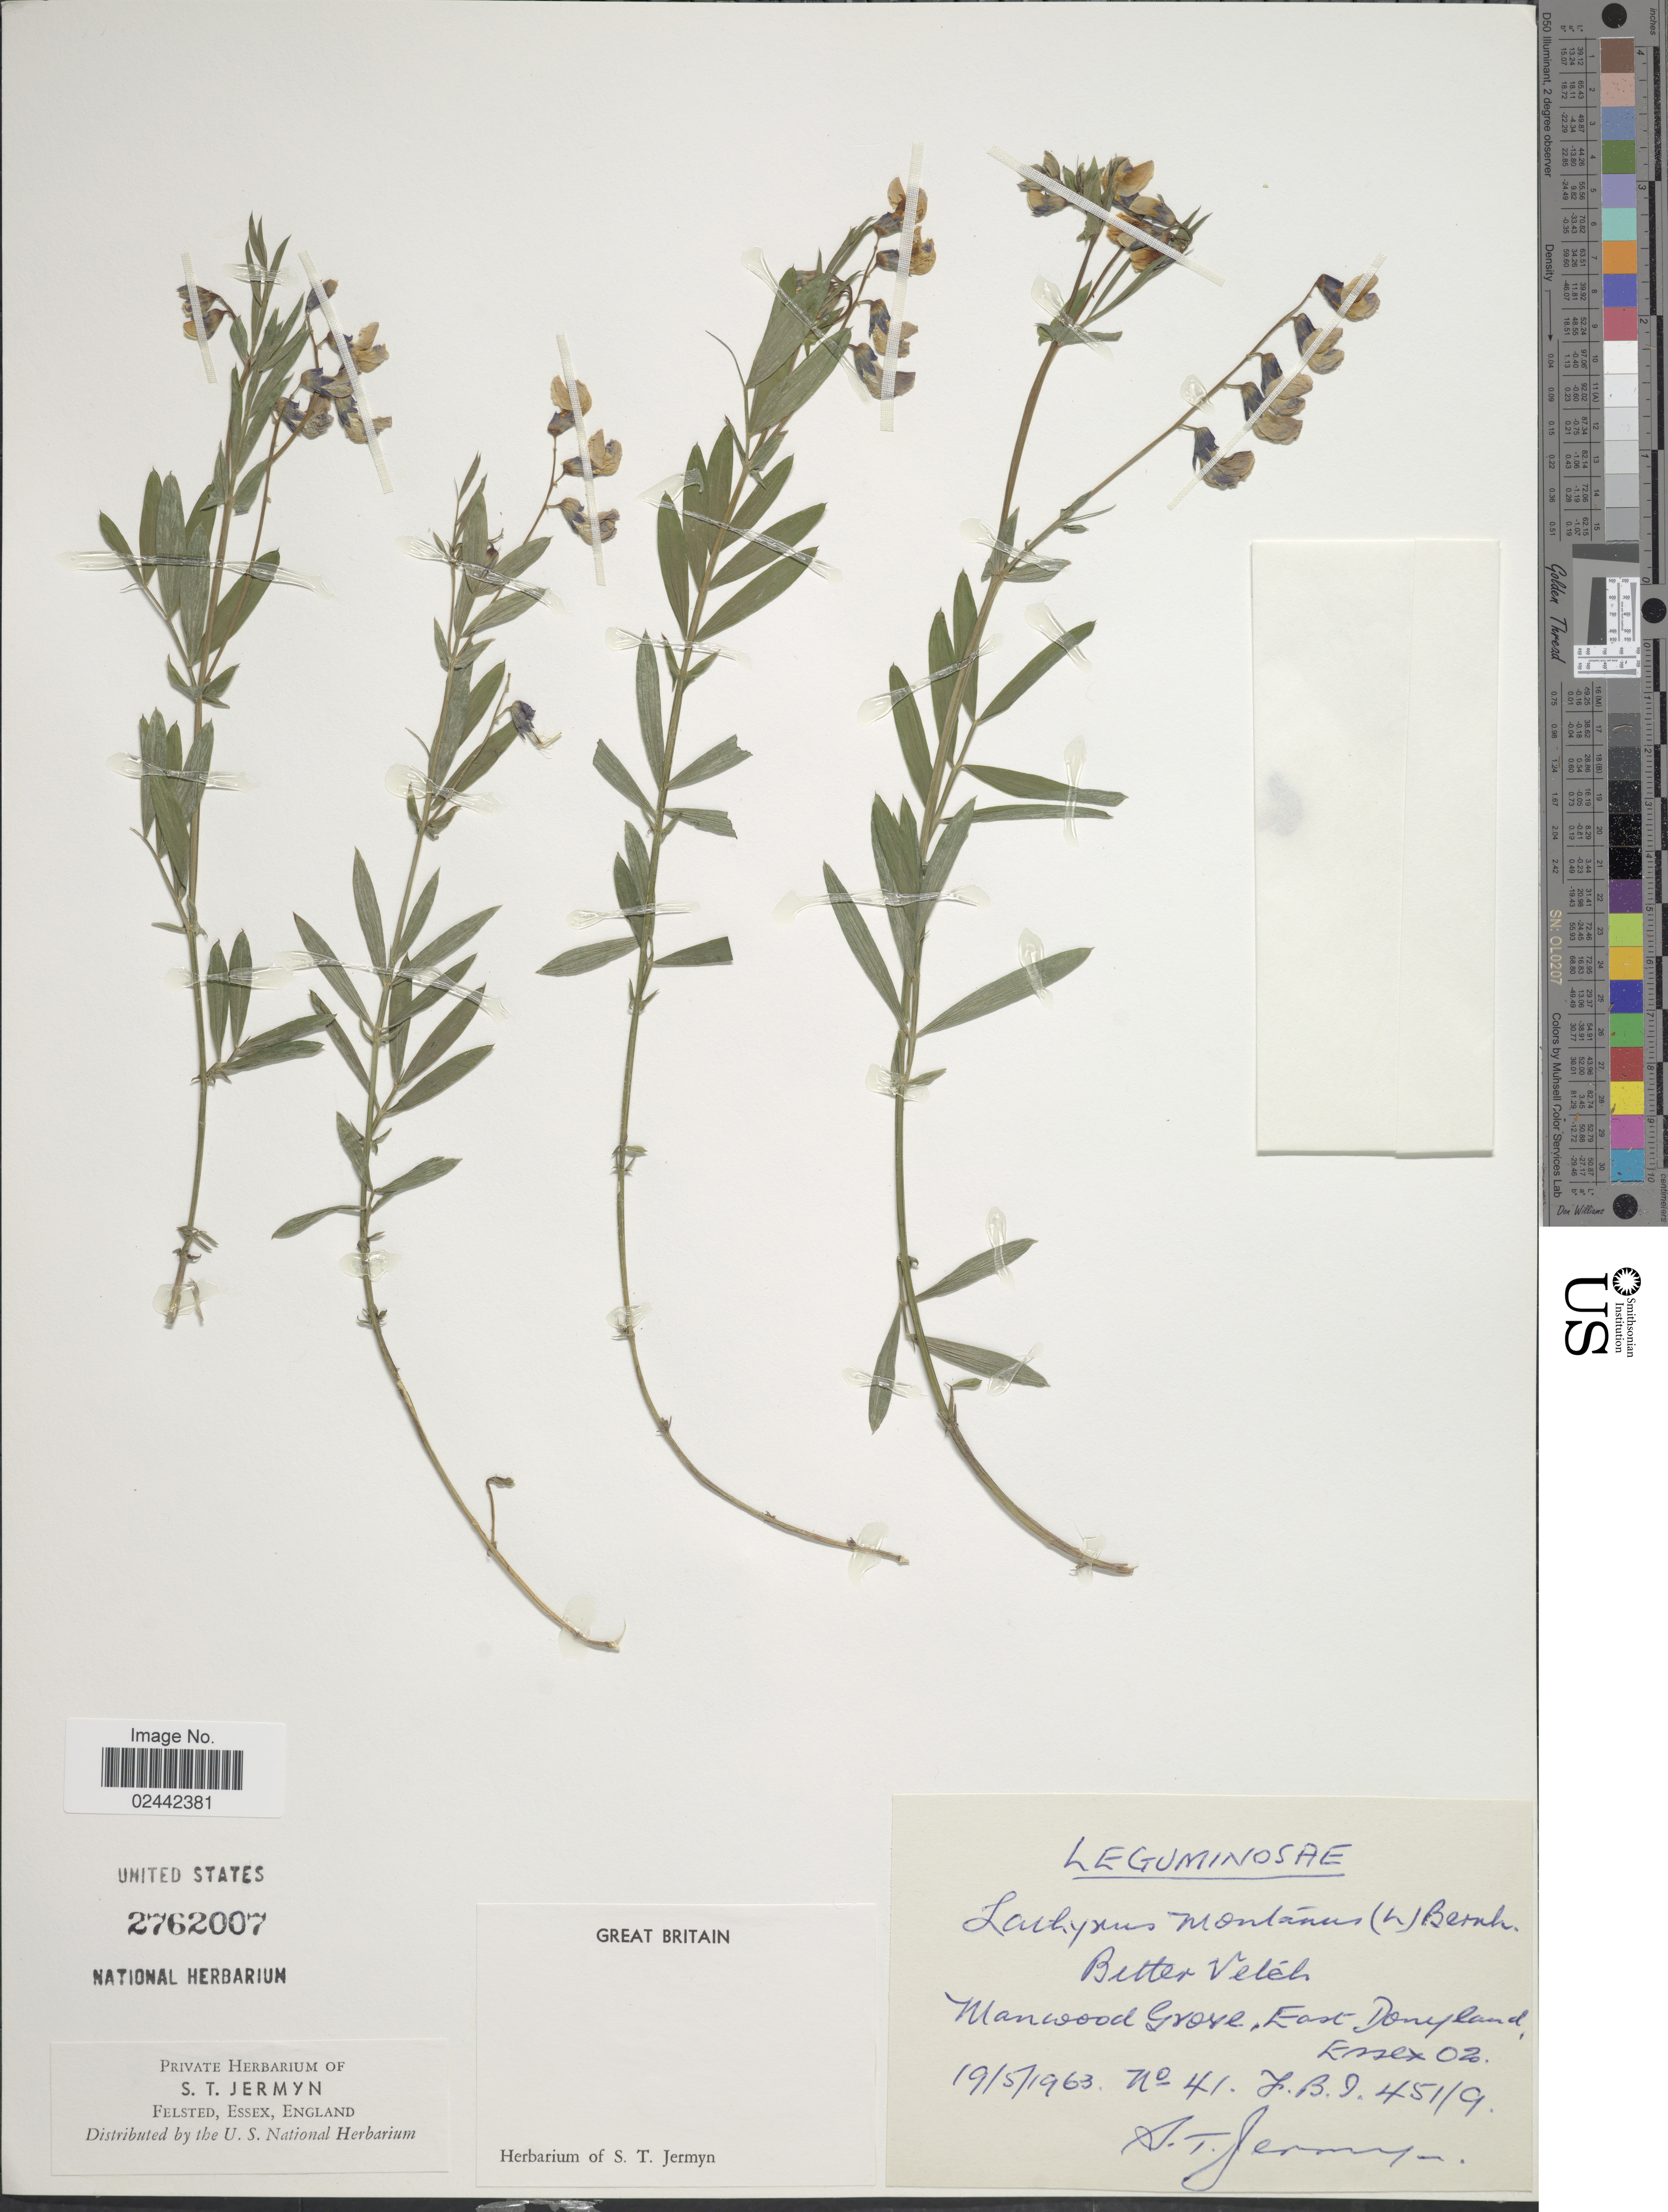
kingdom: Plantae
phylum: Tracheophyta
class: Magnoliopsida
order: Fabales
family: Fabaceae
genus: Lathyrus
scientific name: Lathyrus montanus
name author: Bernh.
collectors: S. Jermyn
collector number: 451/9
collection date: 1963-05-19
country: United Kingdom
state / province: England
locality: Manwood Grove, East Donyland Essex 02.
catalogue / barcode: US 2762007